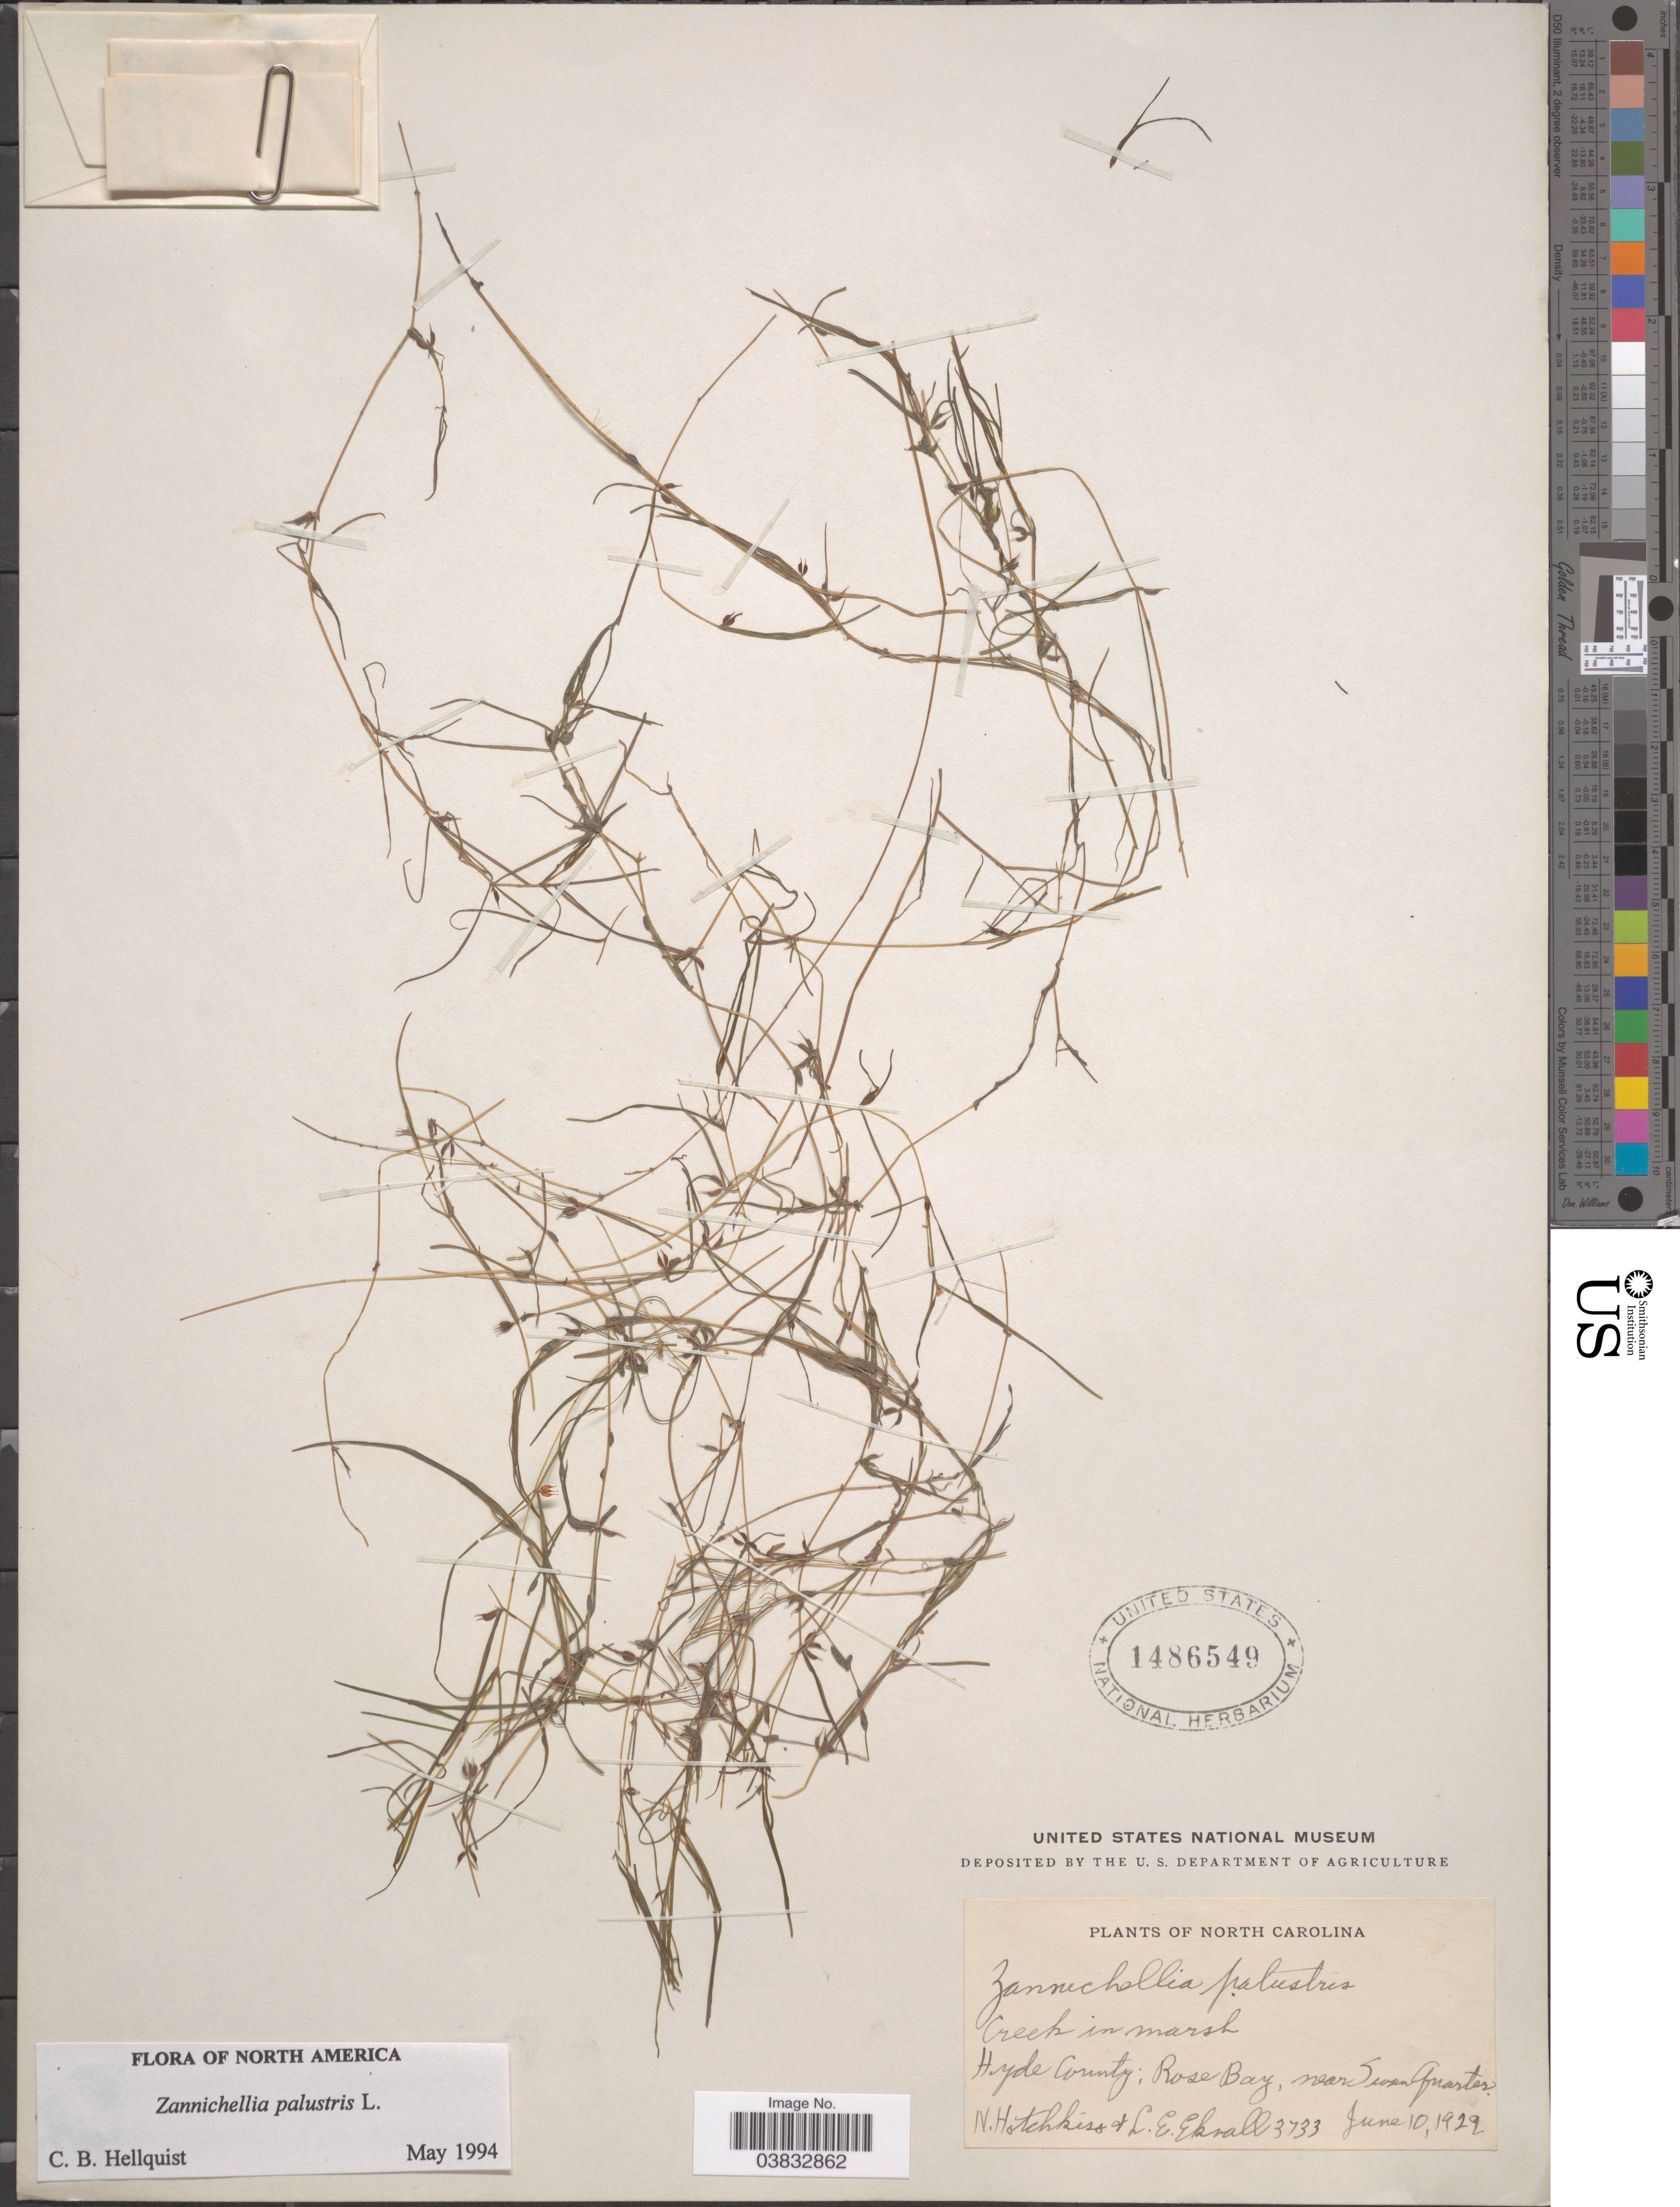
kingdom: Plantae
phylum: Tracheophyta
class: Liliopsida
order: Alismatales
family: Potamogetonaceae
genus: Zannichellia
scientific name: Zannichellia palustris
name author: L.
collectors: N. Hotchkiss & L. Ekvall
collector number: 3733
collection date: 1929-06-10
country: United States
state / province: North Carolina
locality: Hyde County; Rose Bay, near Swan Quarter.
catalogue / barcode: US 1486549